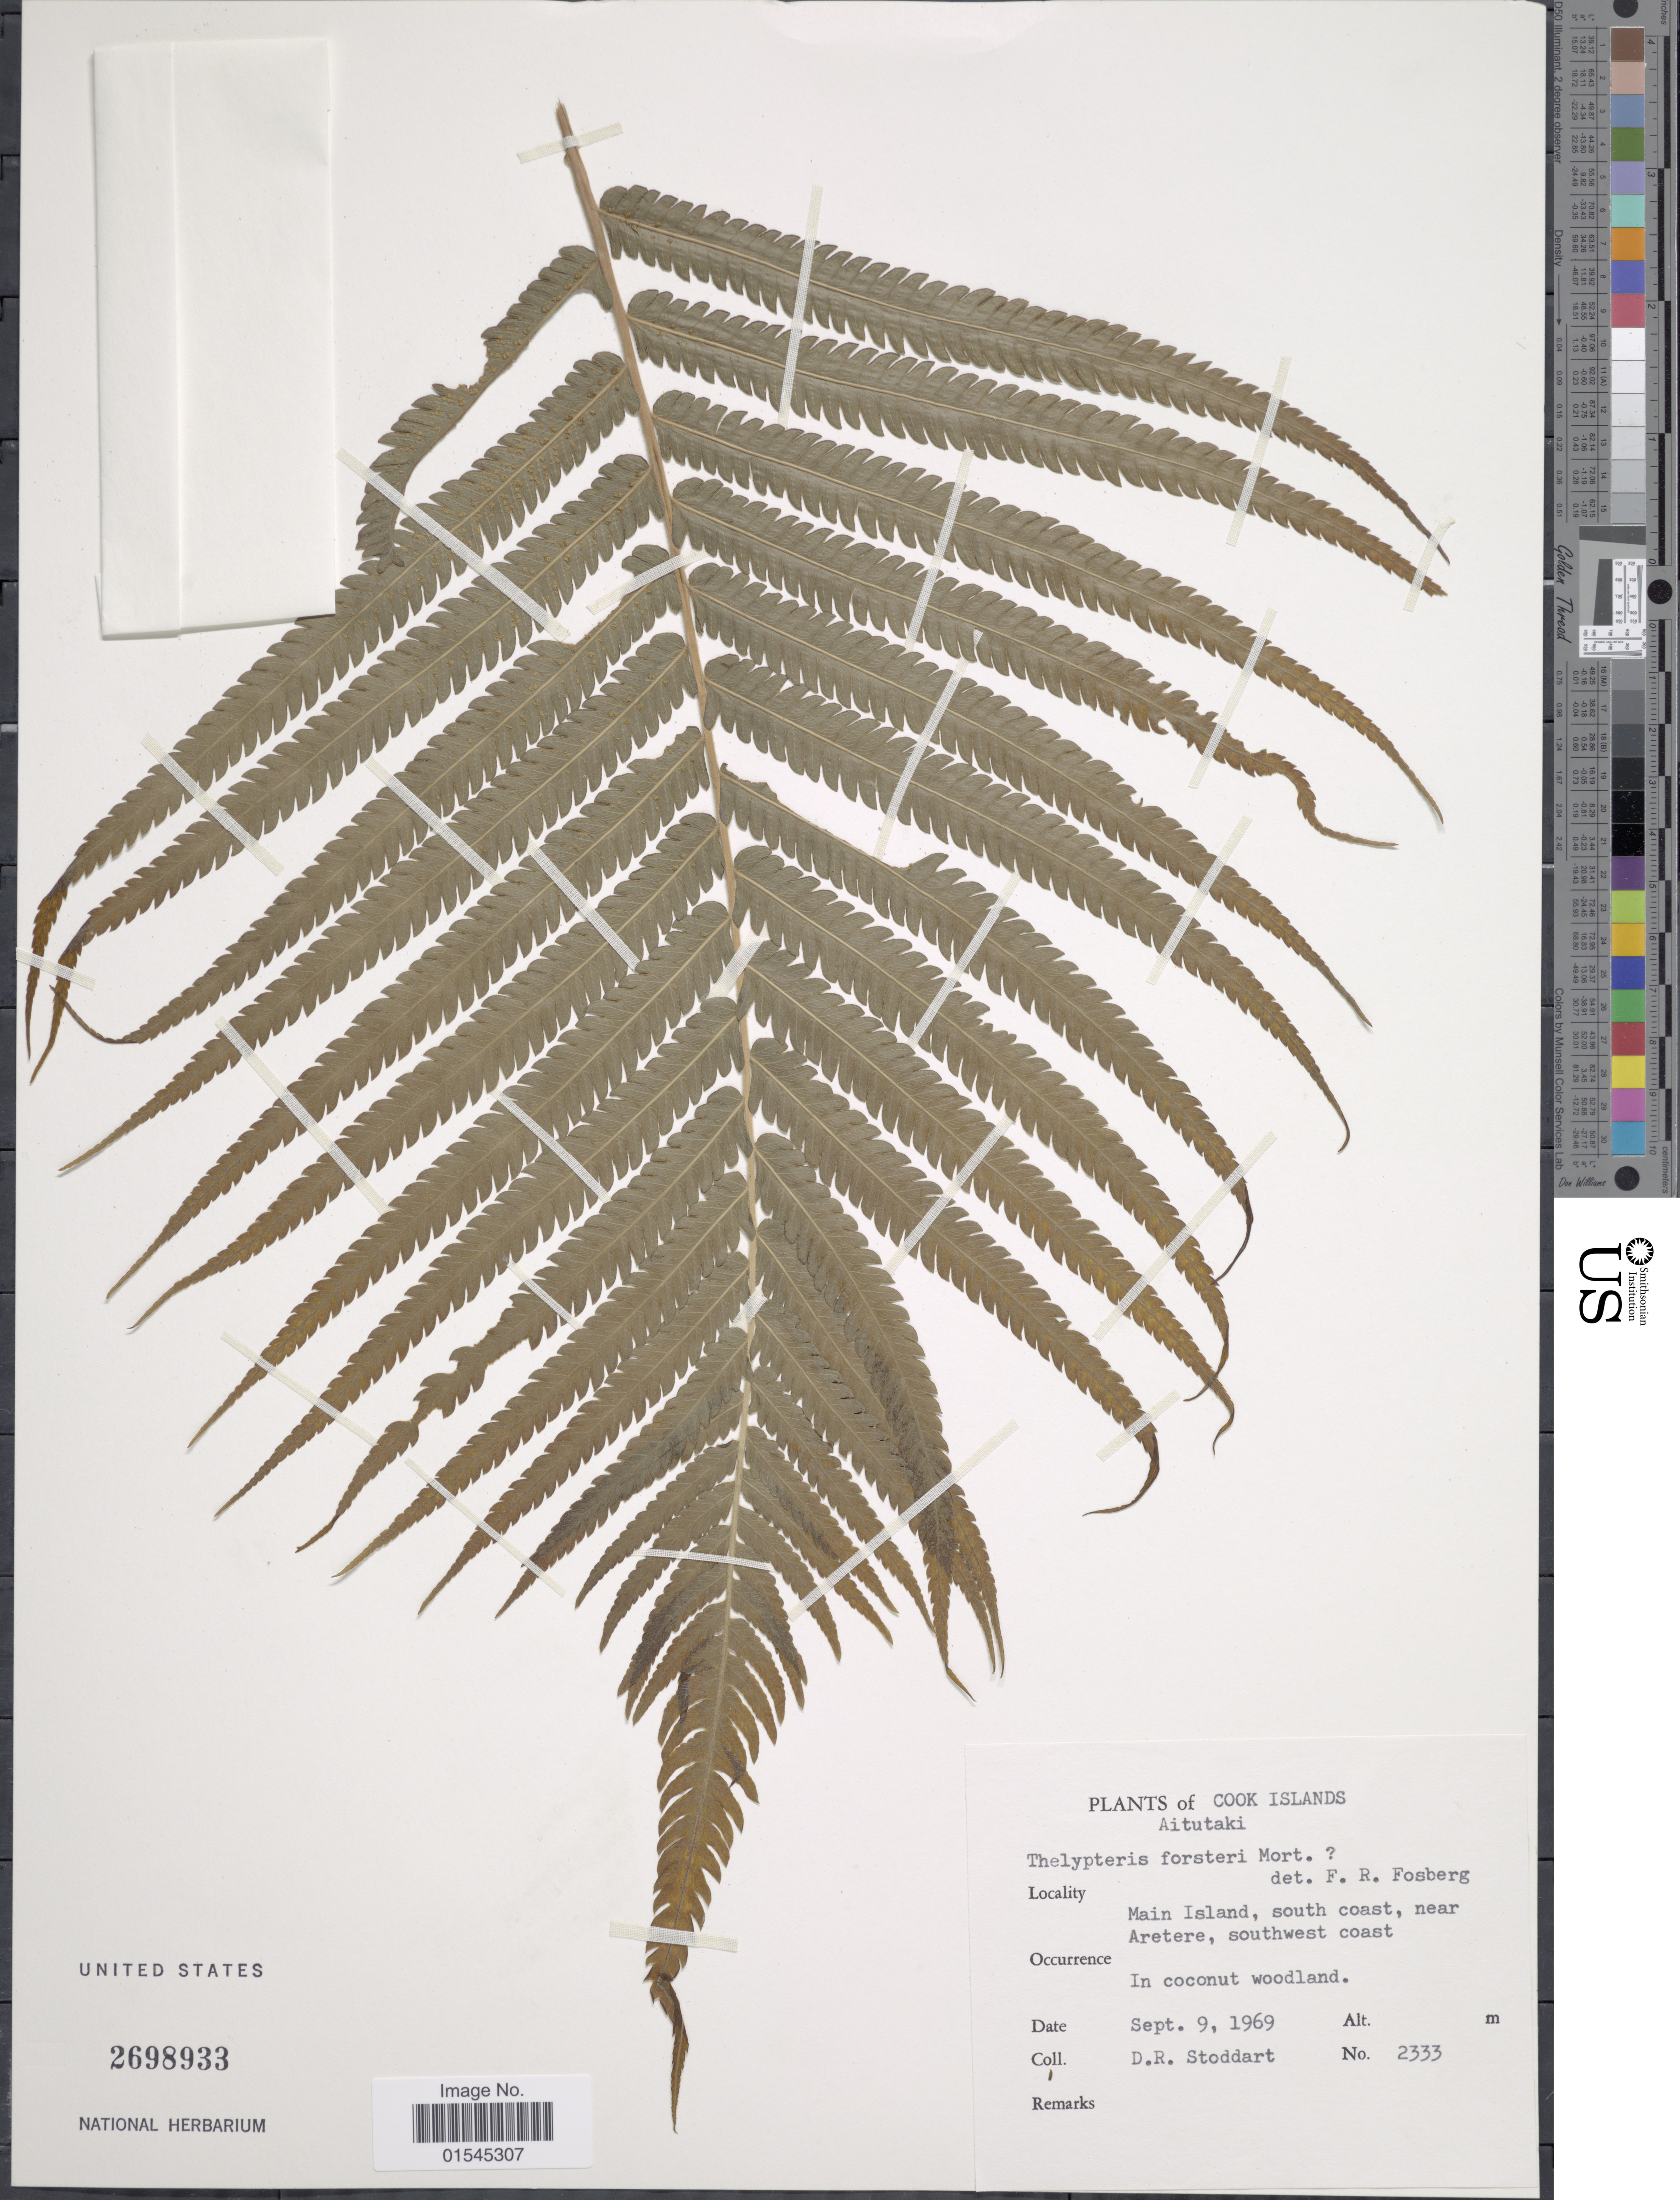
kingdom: Plantae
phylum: Tracheophyta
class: Polypodiopsida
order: Polypodiales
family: Thelypteridaceae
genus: Sphaerostephanos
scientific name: Sphaerostephanos invisus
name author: (G. Forst.) Holttum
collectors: D. R. Stoddart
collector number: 2333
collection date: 1969-09-09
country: Cook Islands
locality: Aitutaki. Main Island, south coast, near Aretere, southwest coast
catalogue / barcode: US 2698933